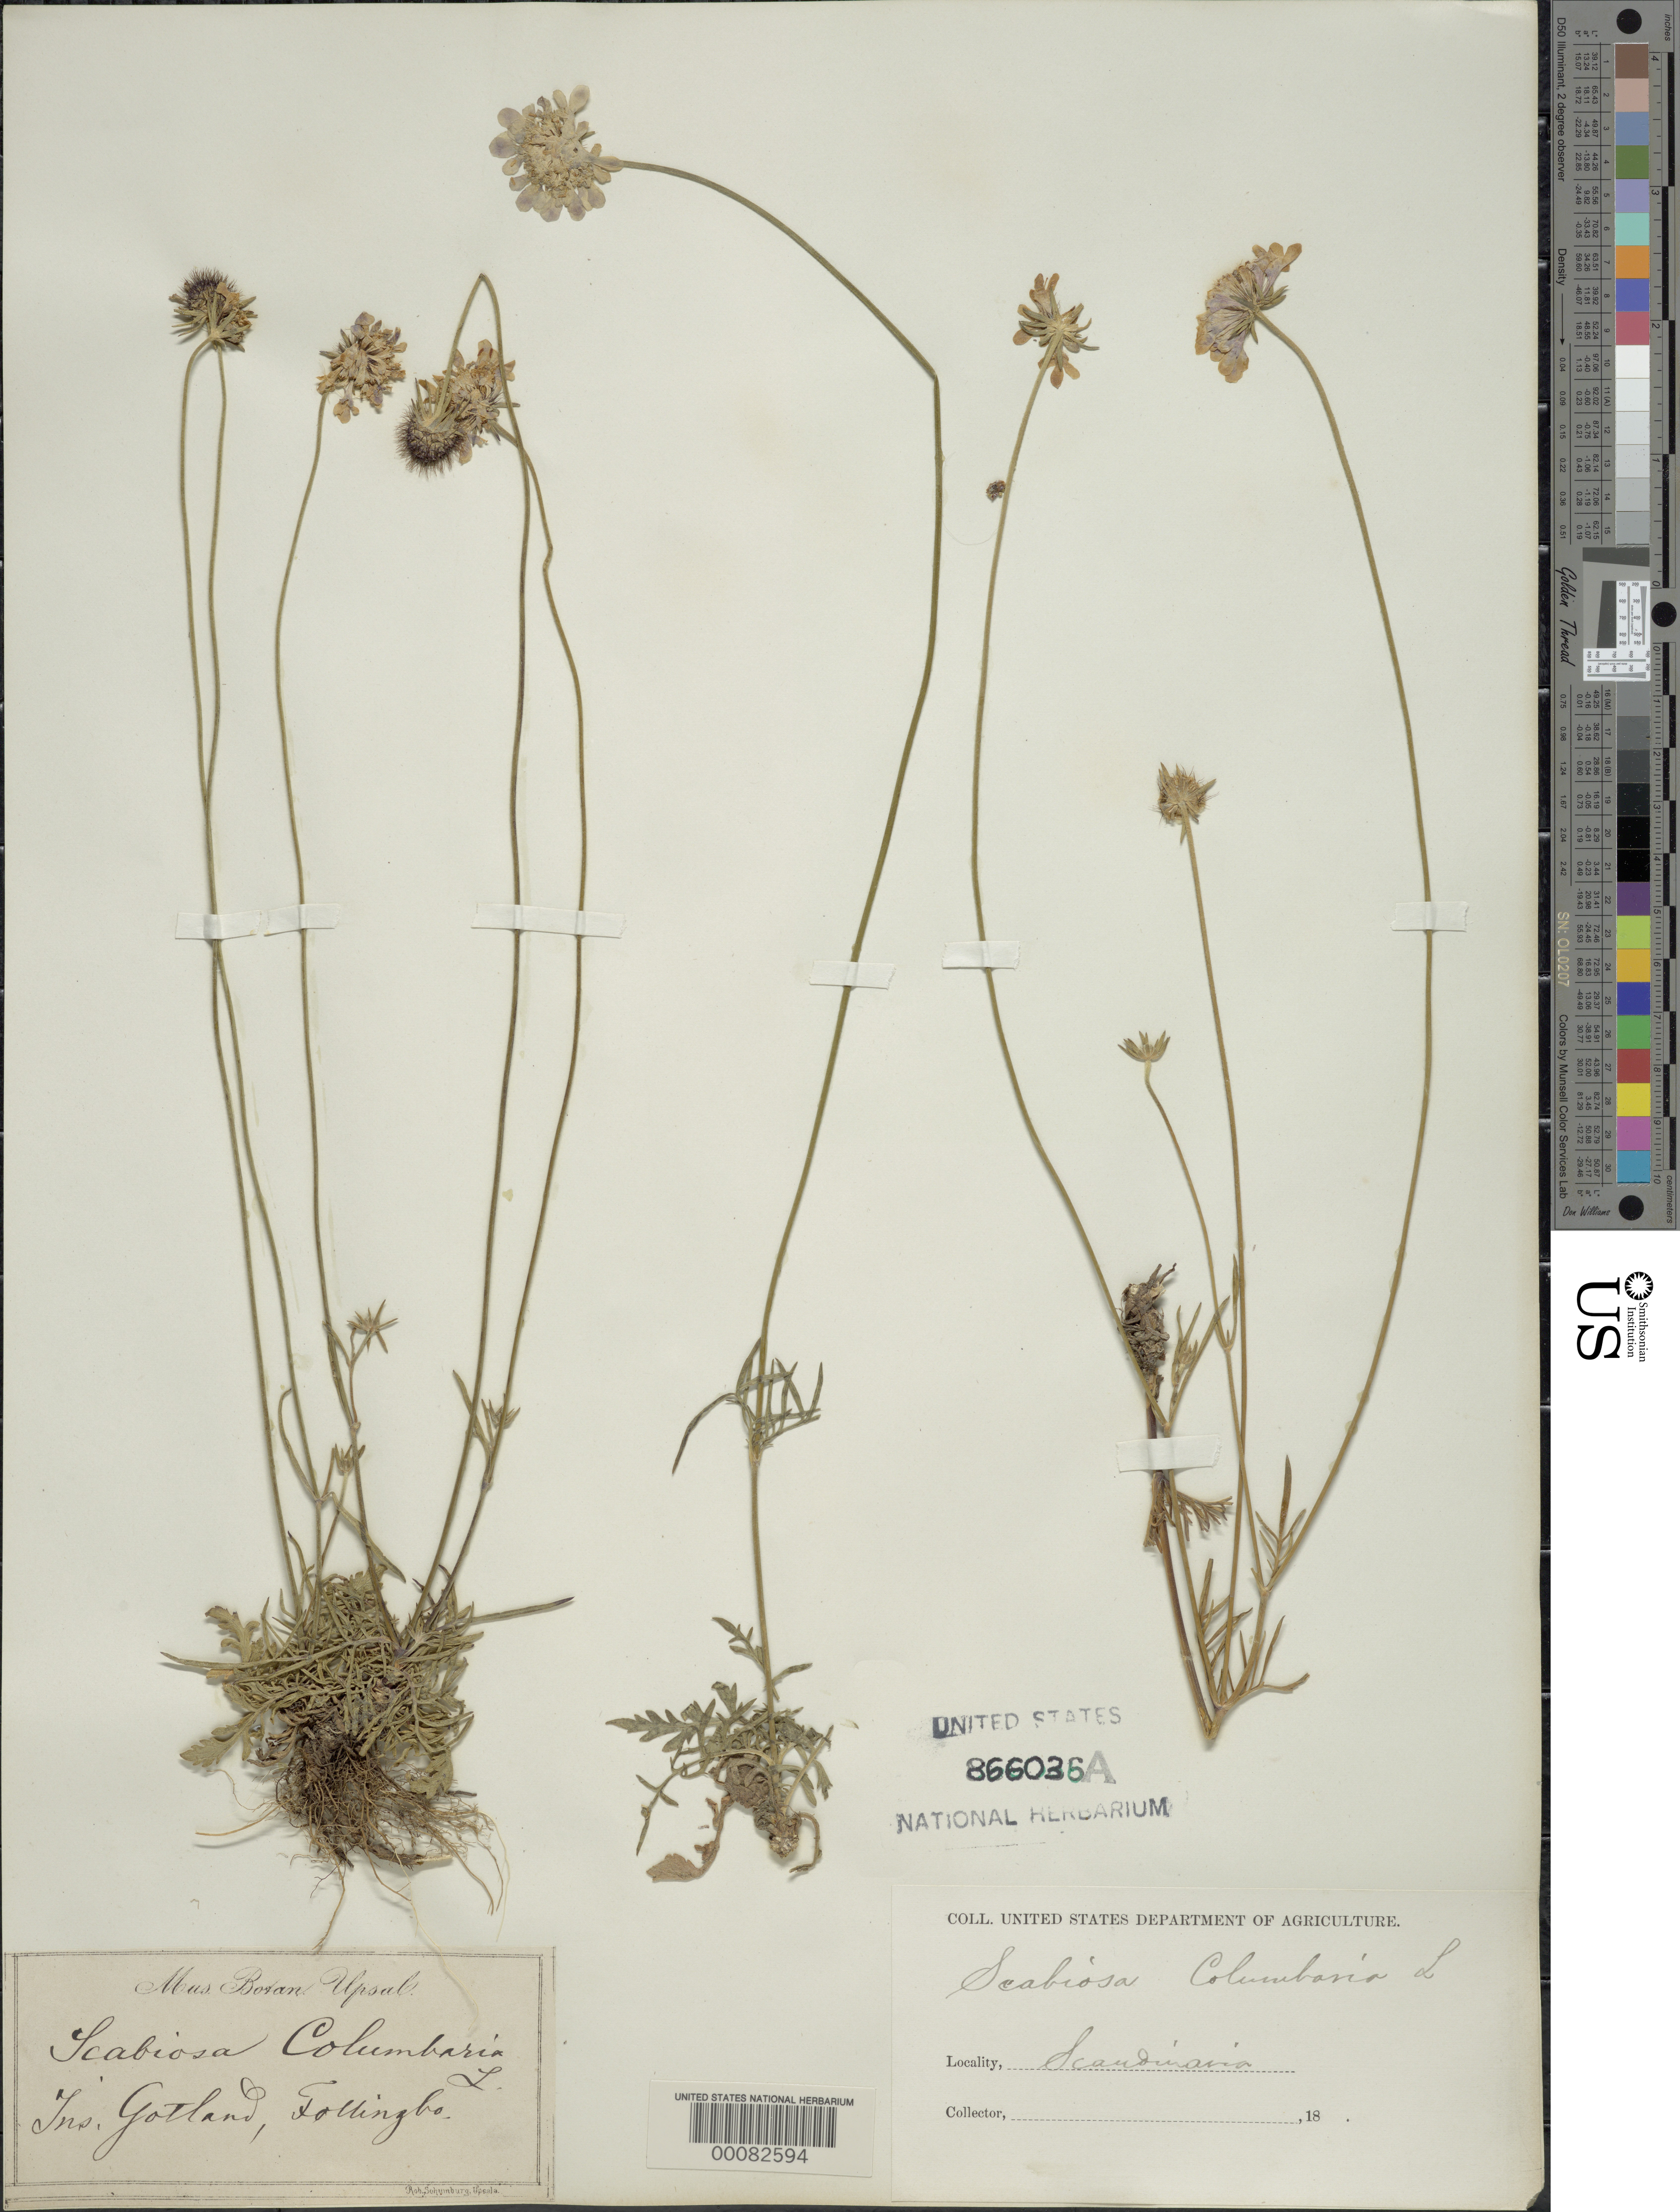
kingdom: Plantae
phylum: Tracheophyta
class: Magnoliopsida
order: Dipsacales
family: Caprifoliaceae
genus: Scabiosa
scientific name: Scabiosa columbaria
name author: L.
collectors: R. Schumberg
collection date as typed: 18--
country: Norway / Sweden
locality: Scandinavia, Gotland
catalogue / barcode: US 866036A